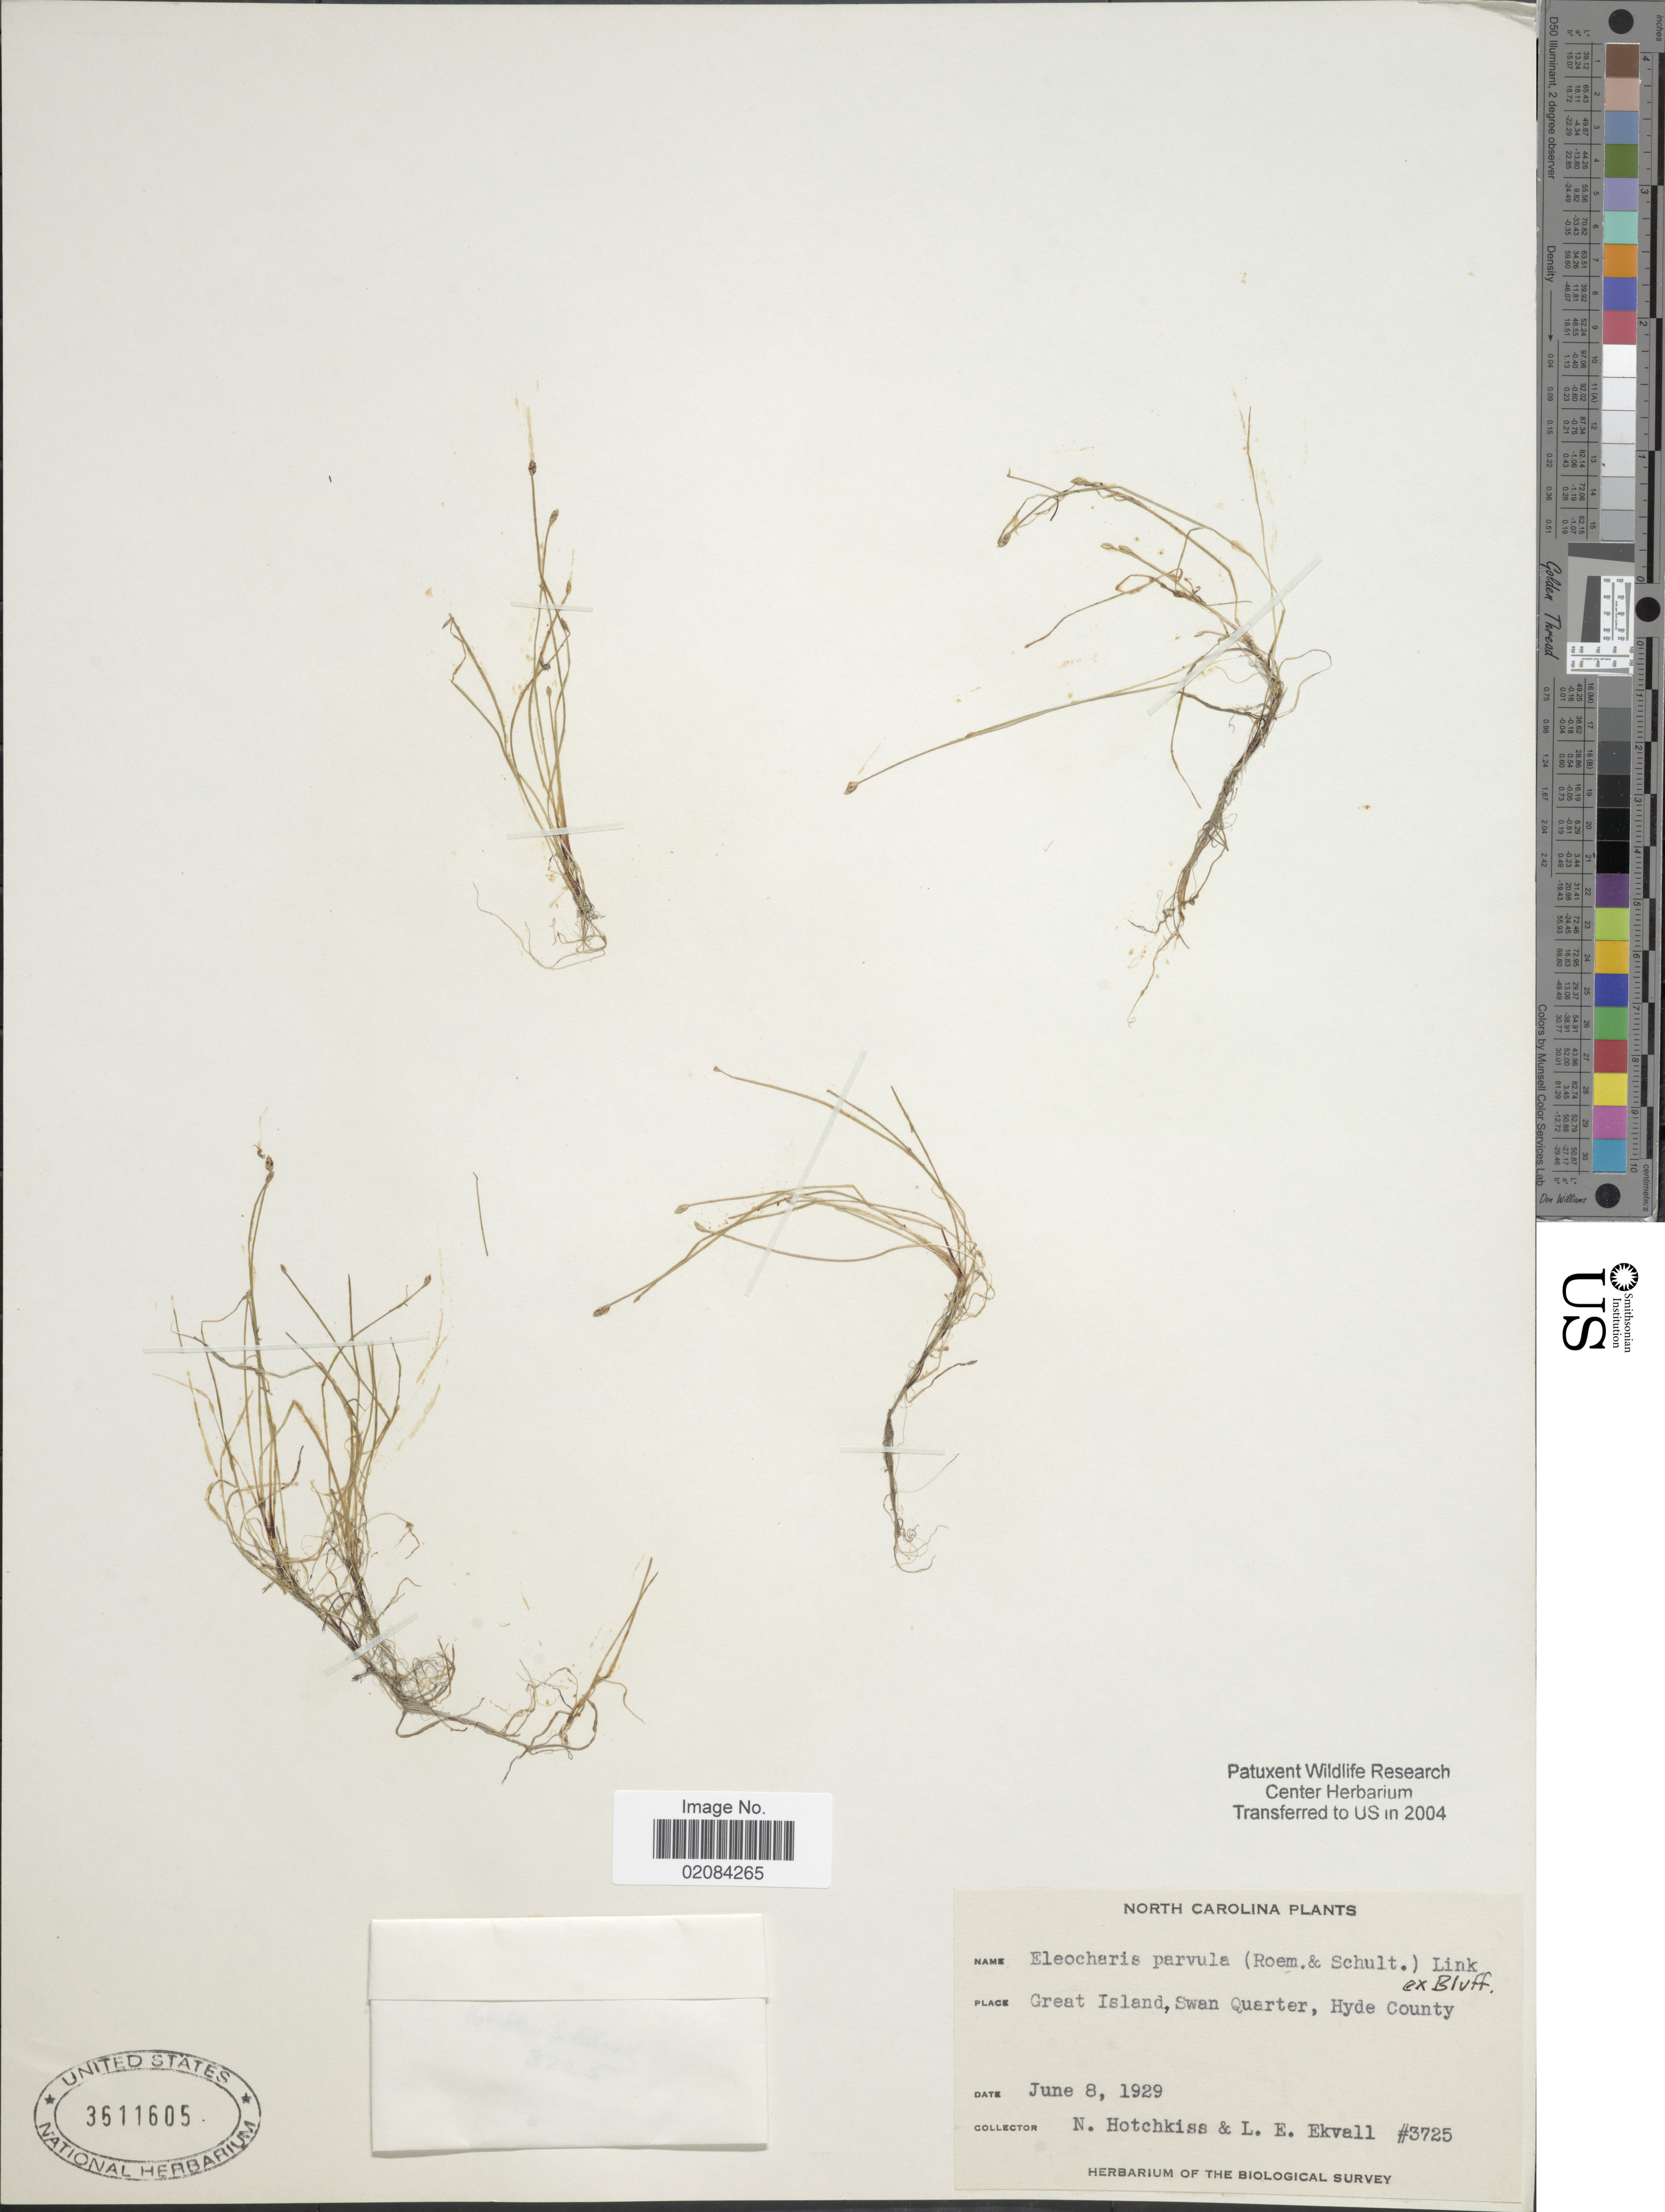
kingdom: Plantae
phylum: Tracheophyta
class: Liliopsida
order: Poales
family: Cyperaceae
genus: Eleocharis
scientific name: Eleocharis parvula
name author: (Roem. & Schult.) Link ex Williams et al.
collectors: N. Hotchkiss & L. Ekvall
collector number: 3725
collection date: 1929-06-08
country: United States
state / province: North Carolina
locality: North Carolina. Great Island, Swan Quarter, Hyde County.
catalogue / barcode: US 3611605